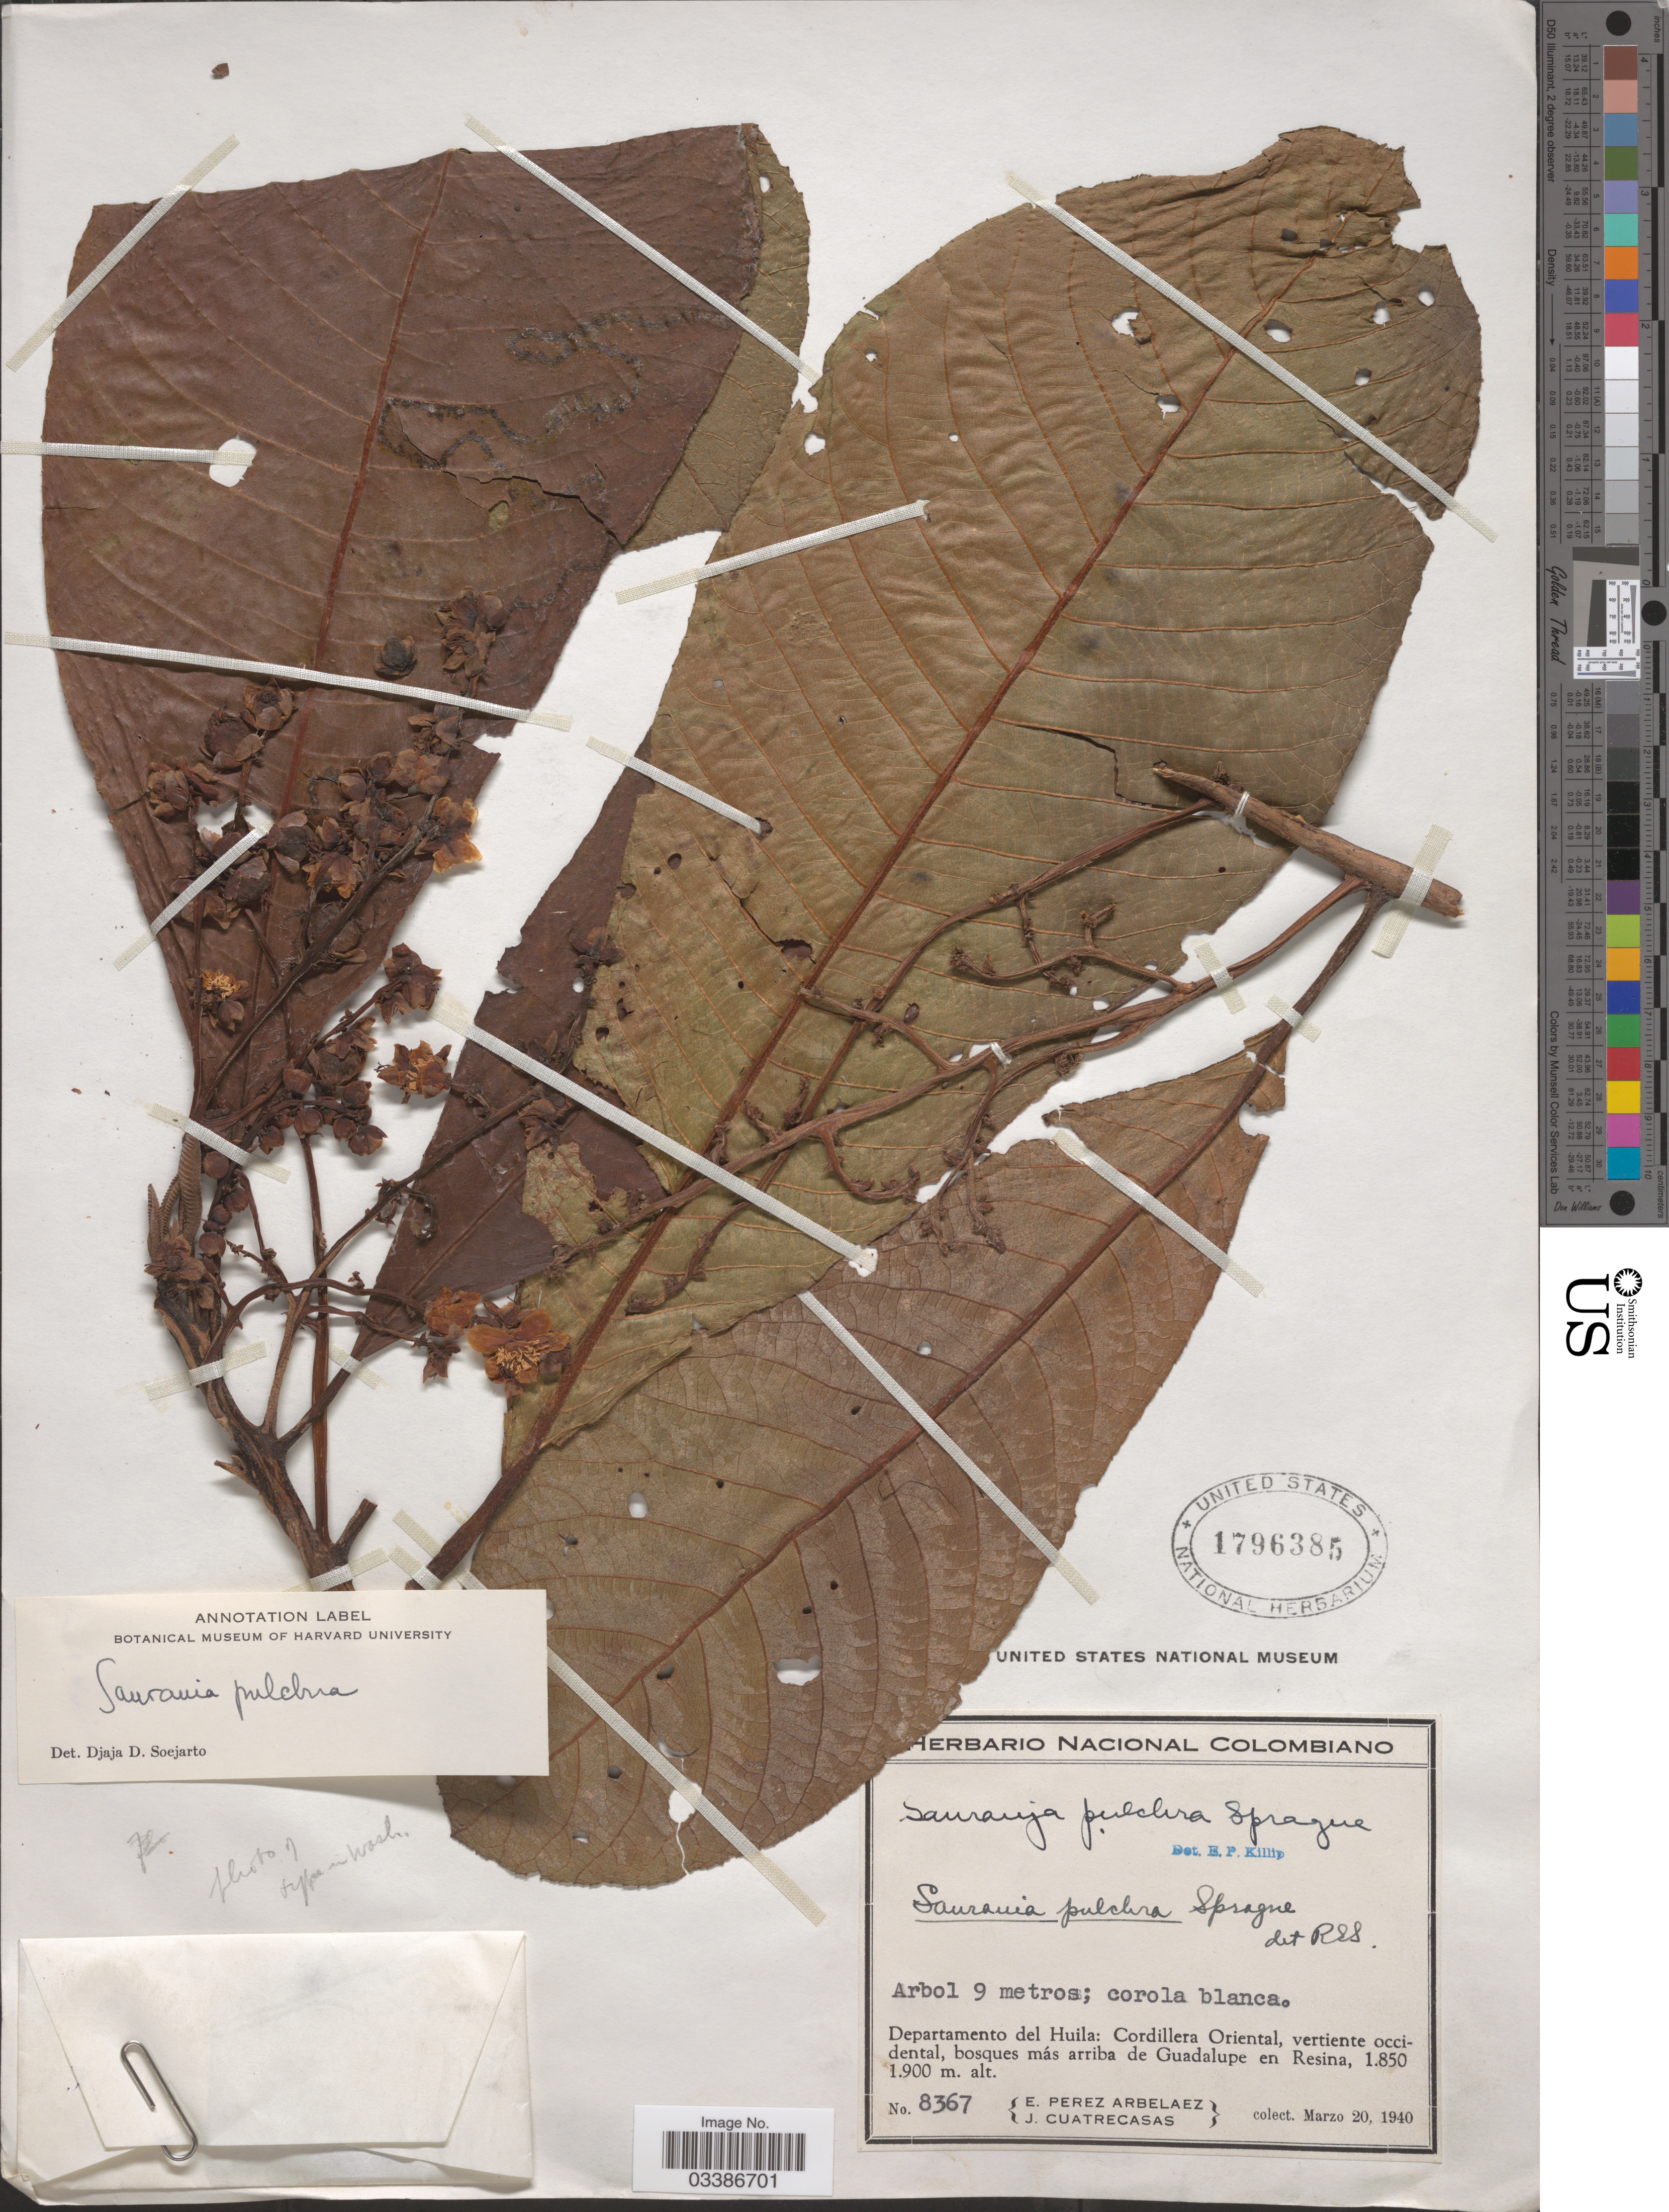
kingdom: Plantae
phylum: Tracheophyta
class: Magnoliopsida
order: Ericales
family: Actinidiaceae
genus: Saurauia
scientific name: Saurauia pulchra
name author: Sprague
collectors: E. Pérez Arbeláez & J. Cuatrecasas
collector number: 8367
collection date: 1940-03-20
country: Colombia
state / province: Huila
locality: Departamento del Huila: Cordillera Oriental, vertiente occidental, bosques más arriba de Guadalupe en Resina.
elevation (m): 1850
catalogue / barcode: US 1796385